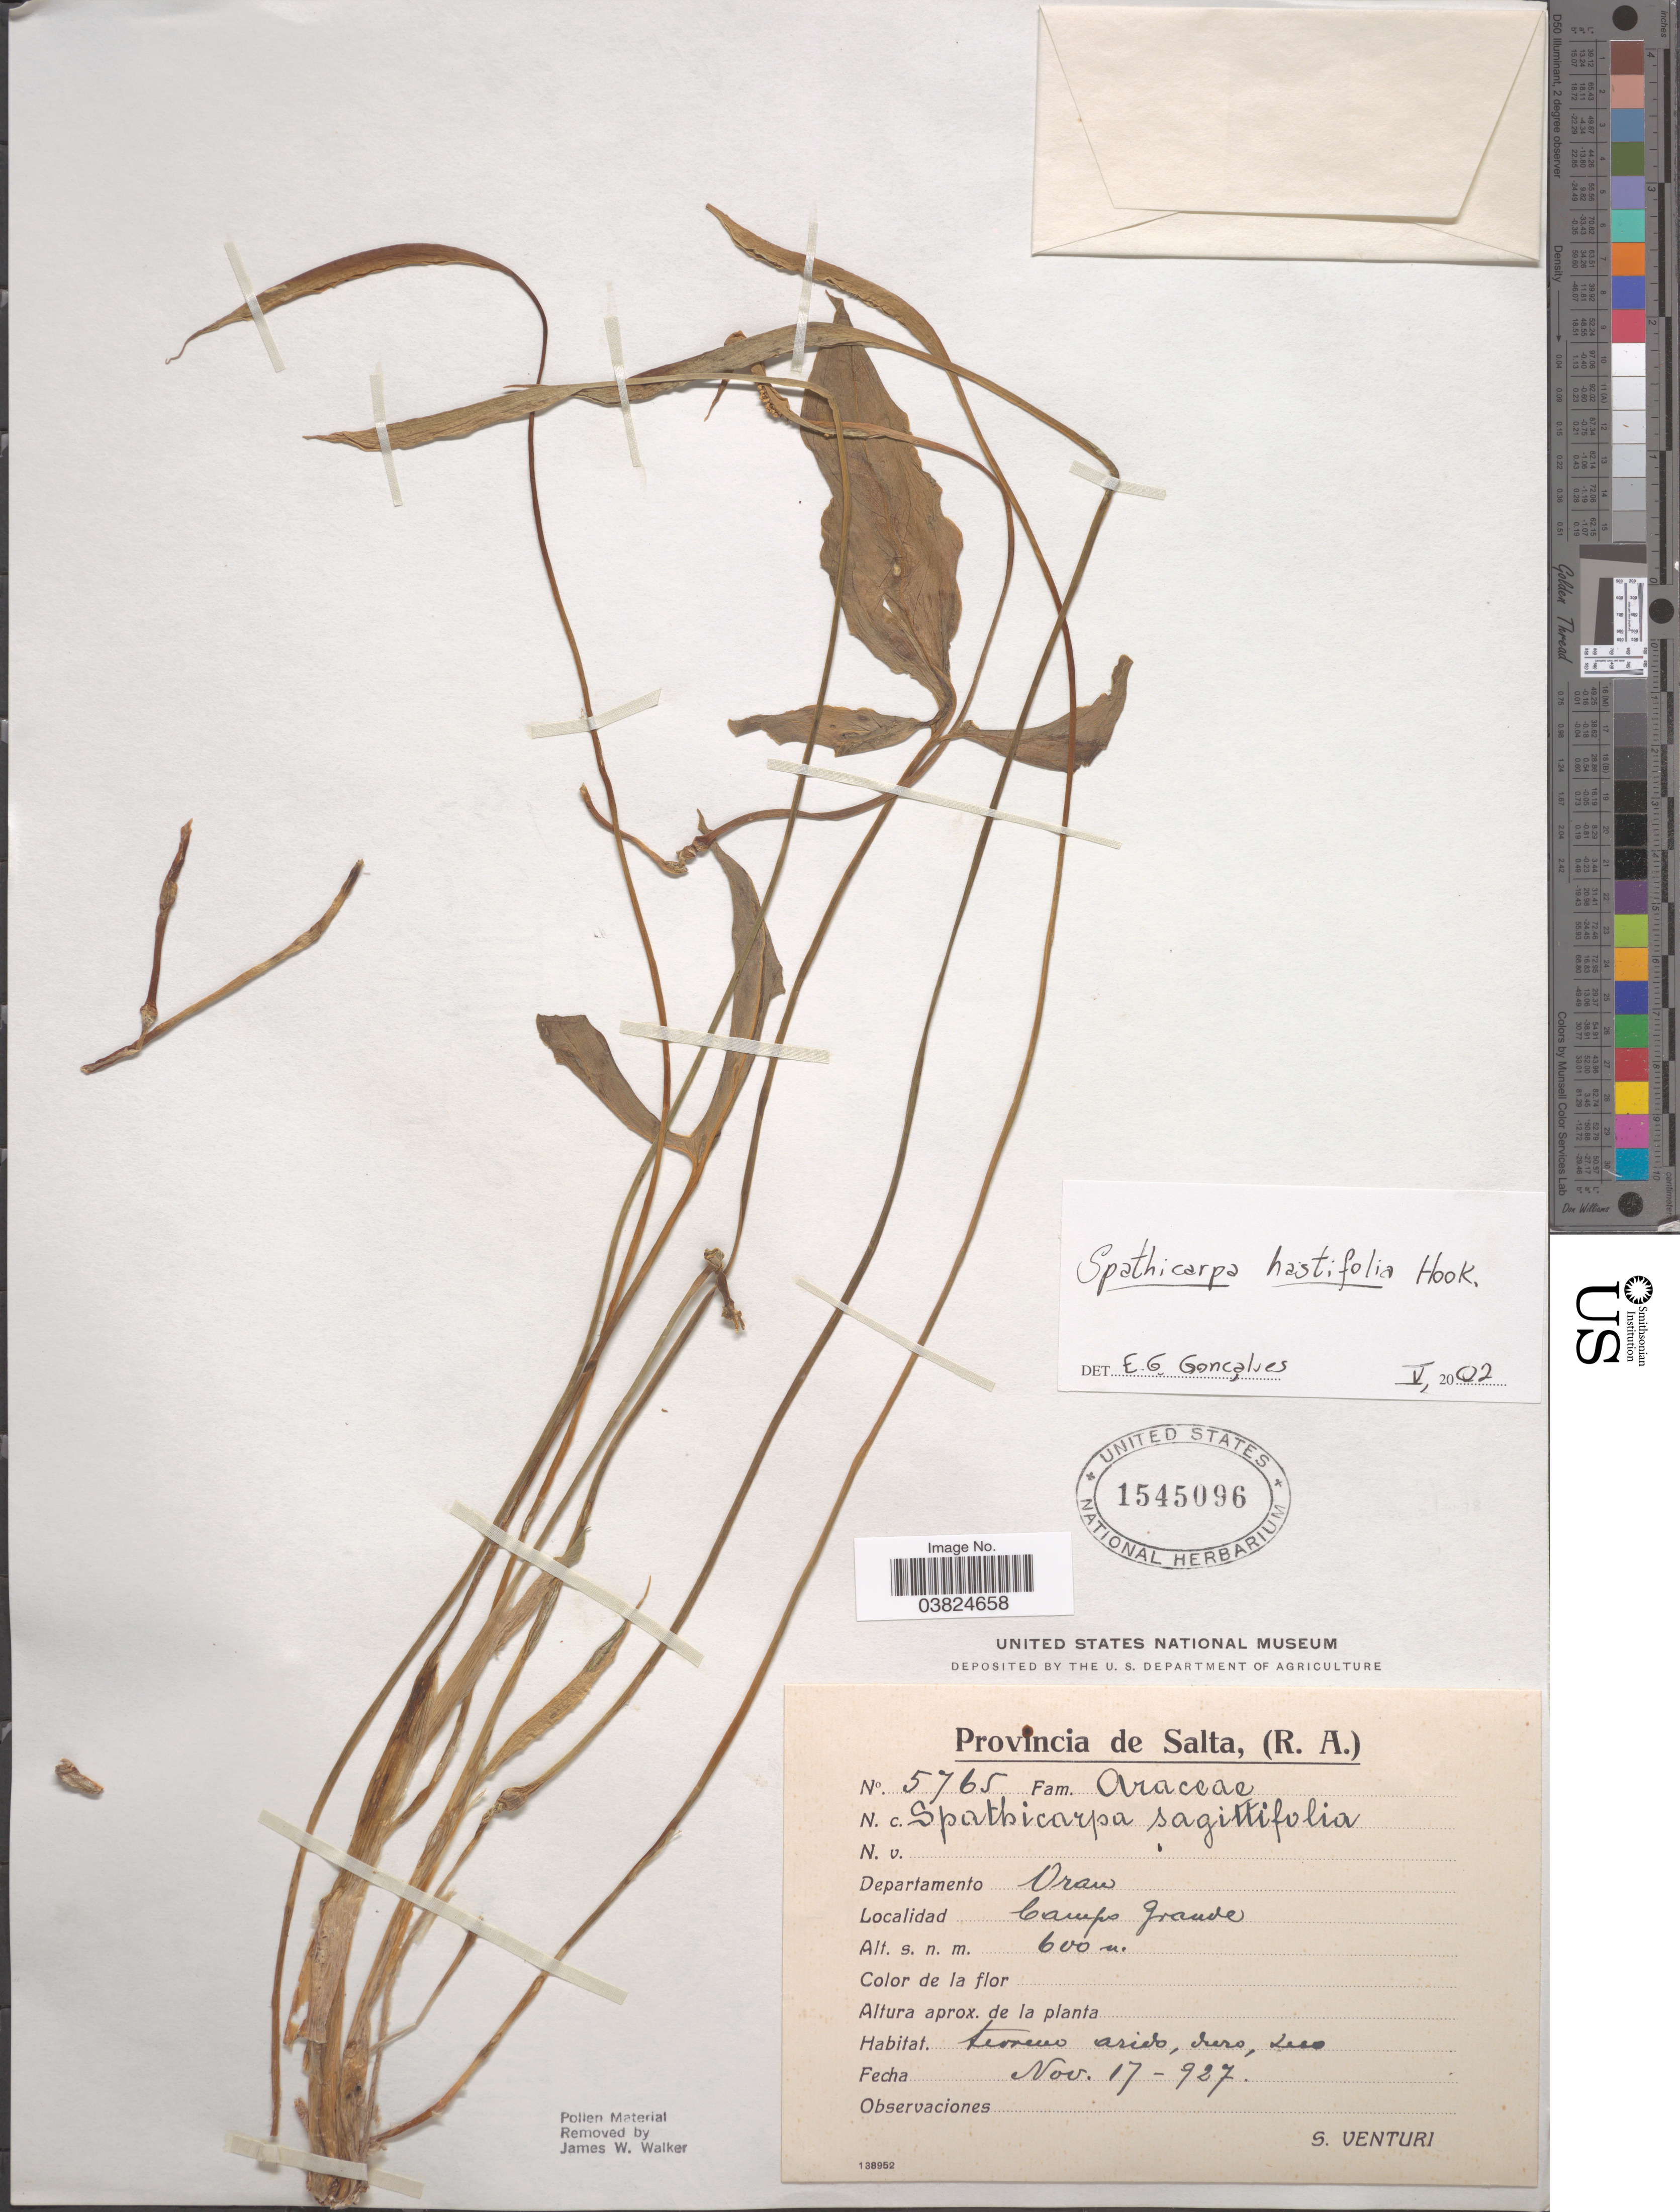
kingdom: Plantae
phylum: Tracheophyta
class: Liliopsida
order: Alismatales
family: Araceae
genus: Spathicarpa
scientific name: Spathicarpa hastifolia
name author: Hook.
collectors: S. Venturi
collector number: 5765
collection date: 1927-11-17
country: Argentina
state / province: Salta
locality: Departamento Oran. Campo Grande.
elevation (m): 600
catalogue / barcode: US 1545096